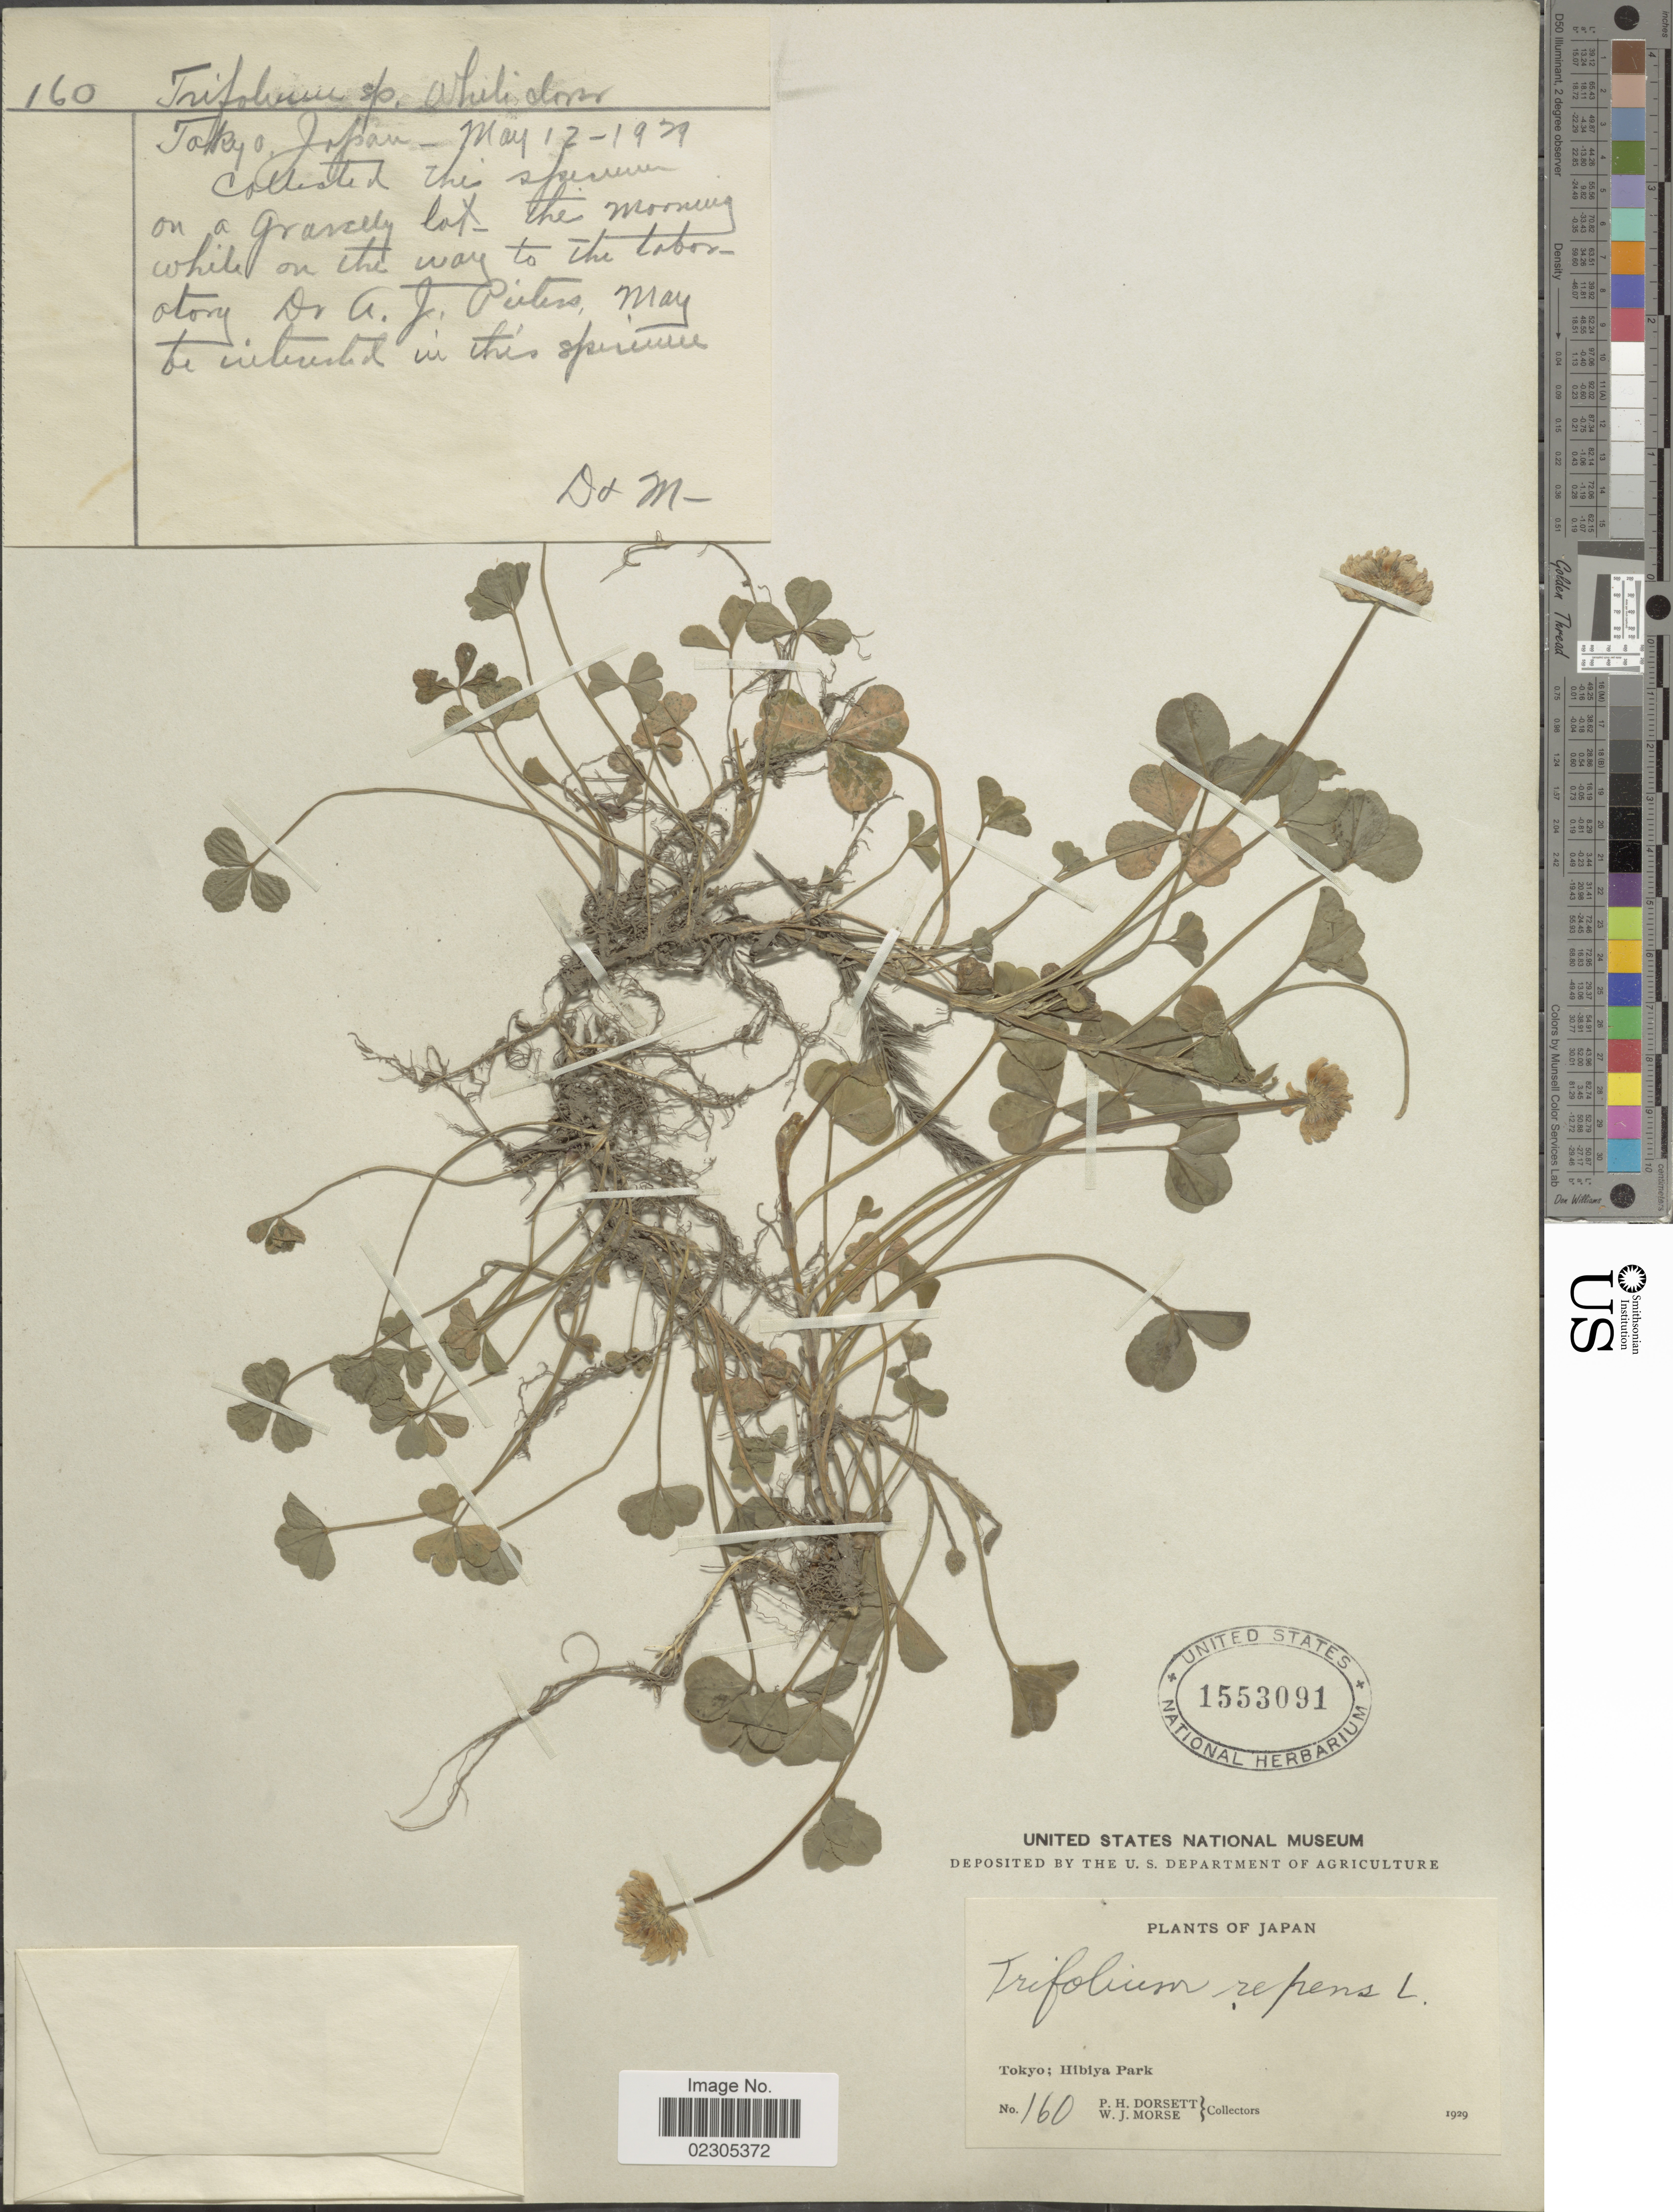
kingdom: Plantae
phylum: Tracheophyta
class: Magnoliopsida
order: Fabales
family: Fabaceae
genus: Trifolium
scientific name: Trifolium repens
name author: L.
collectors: P. H. Dorsett & W. J. Morse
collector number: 160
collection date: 1929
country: Japan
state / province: Tokyo, Federal City of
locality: Hibiya Park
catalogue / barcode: US 1553091